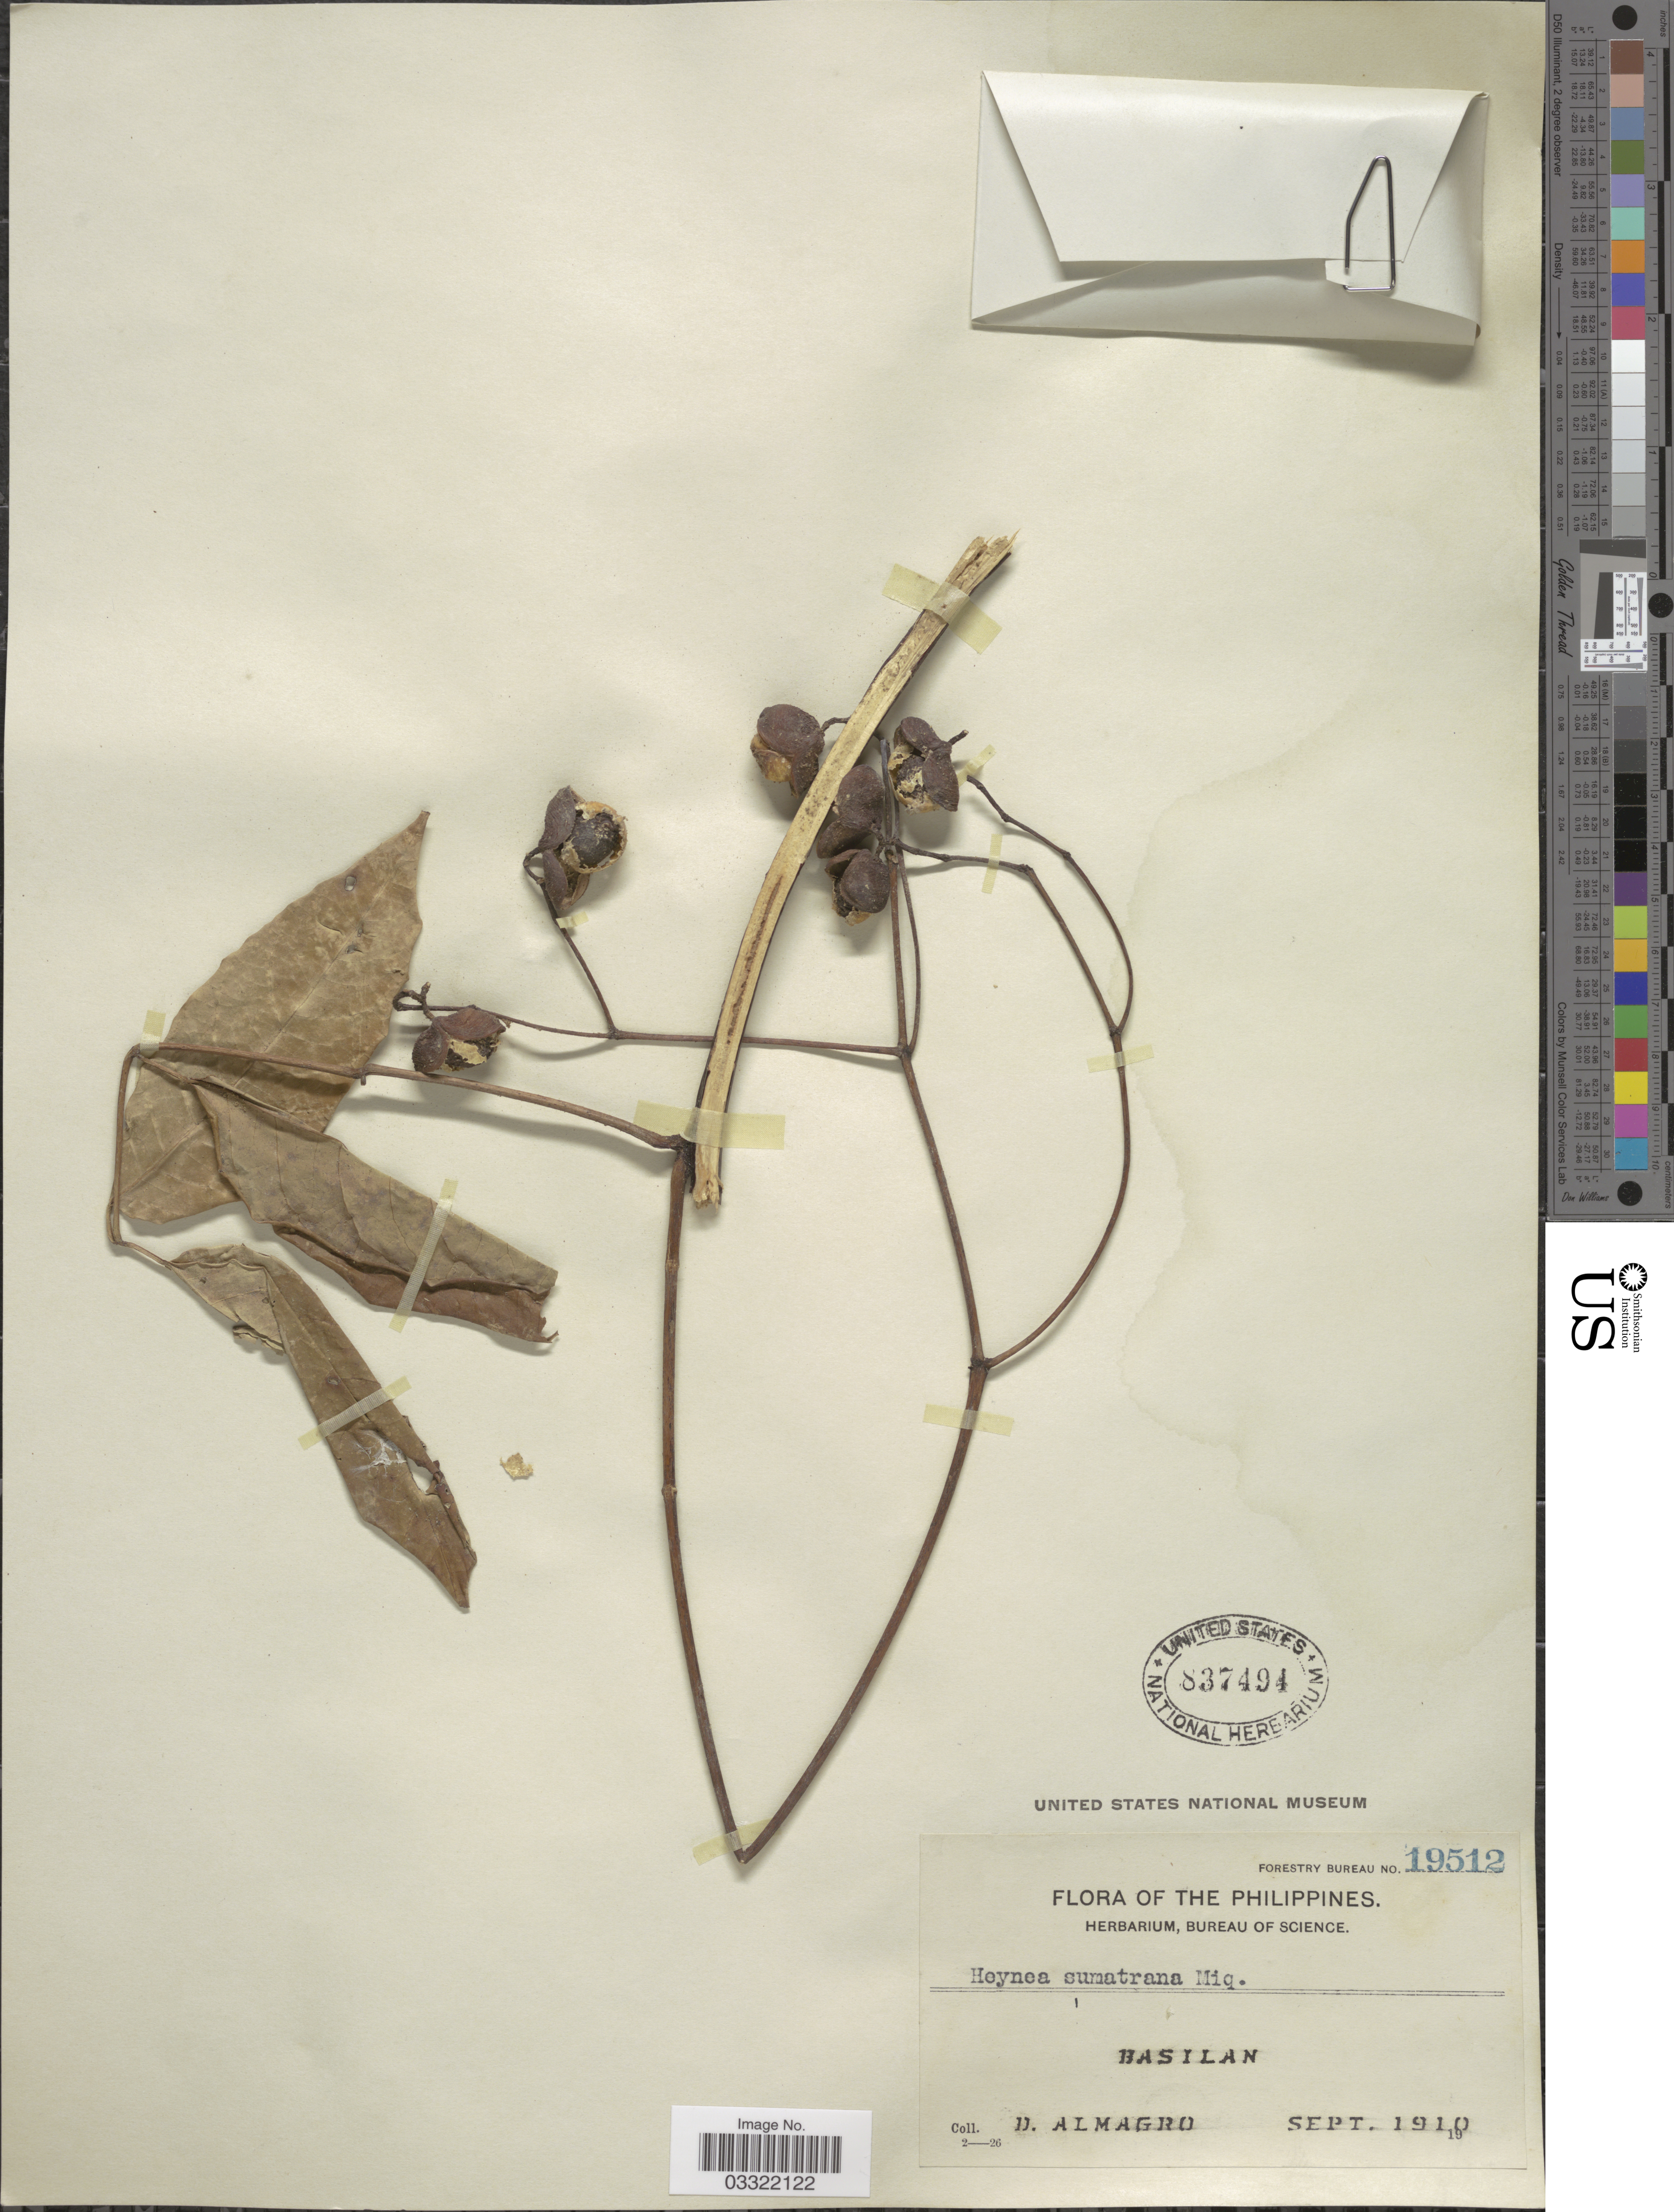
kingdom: Plantae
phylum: Tracheophyta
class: Magnoliopsida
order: Sapindales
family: Meliaceae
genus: Heynea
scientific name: Heynea sumatrana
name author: Mig.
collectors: D. Almagro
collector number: Forestry Bureau 19512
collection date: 1910-09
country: Philippines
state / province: Muslim Mindanao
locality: Basilan.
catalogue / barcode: US 837494